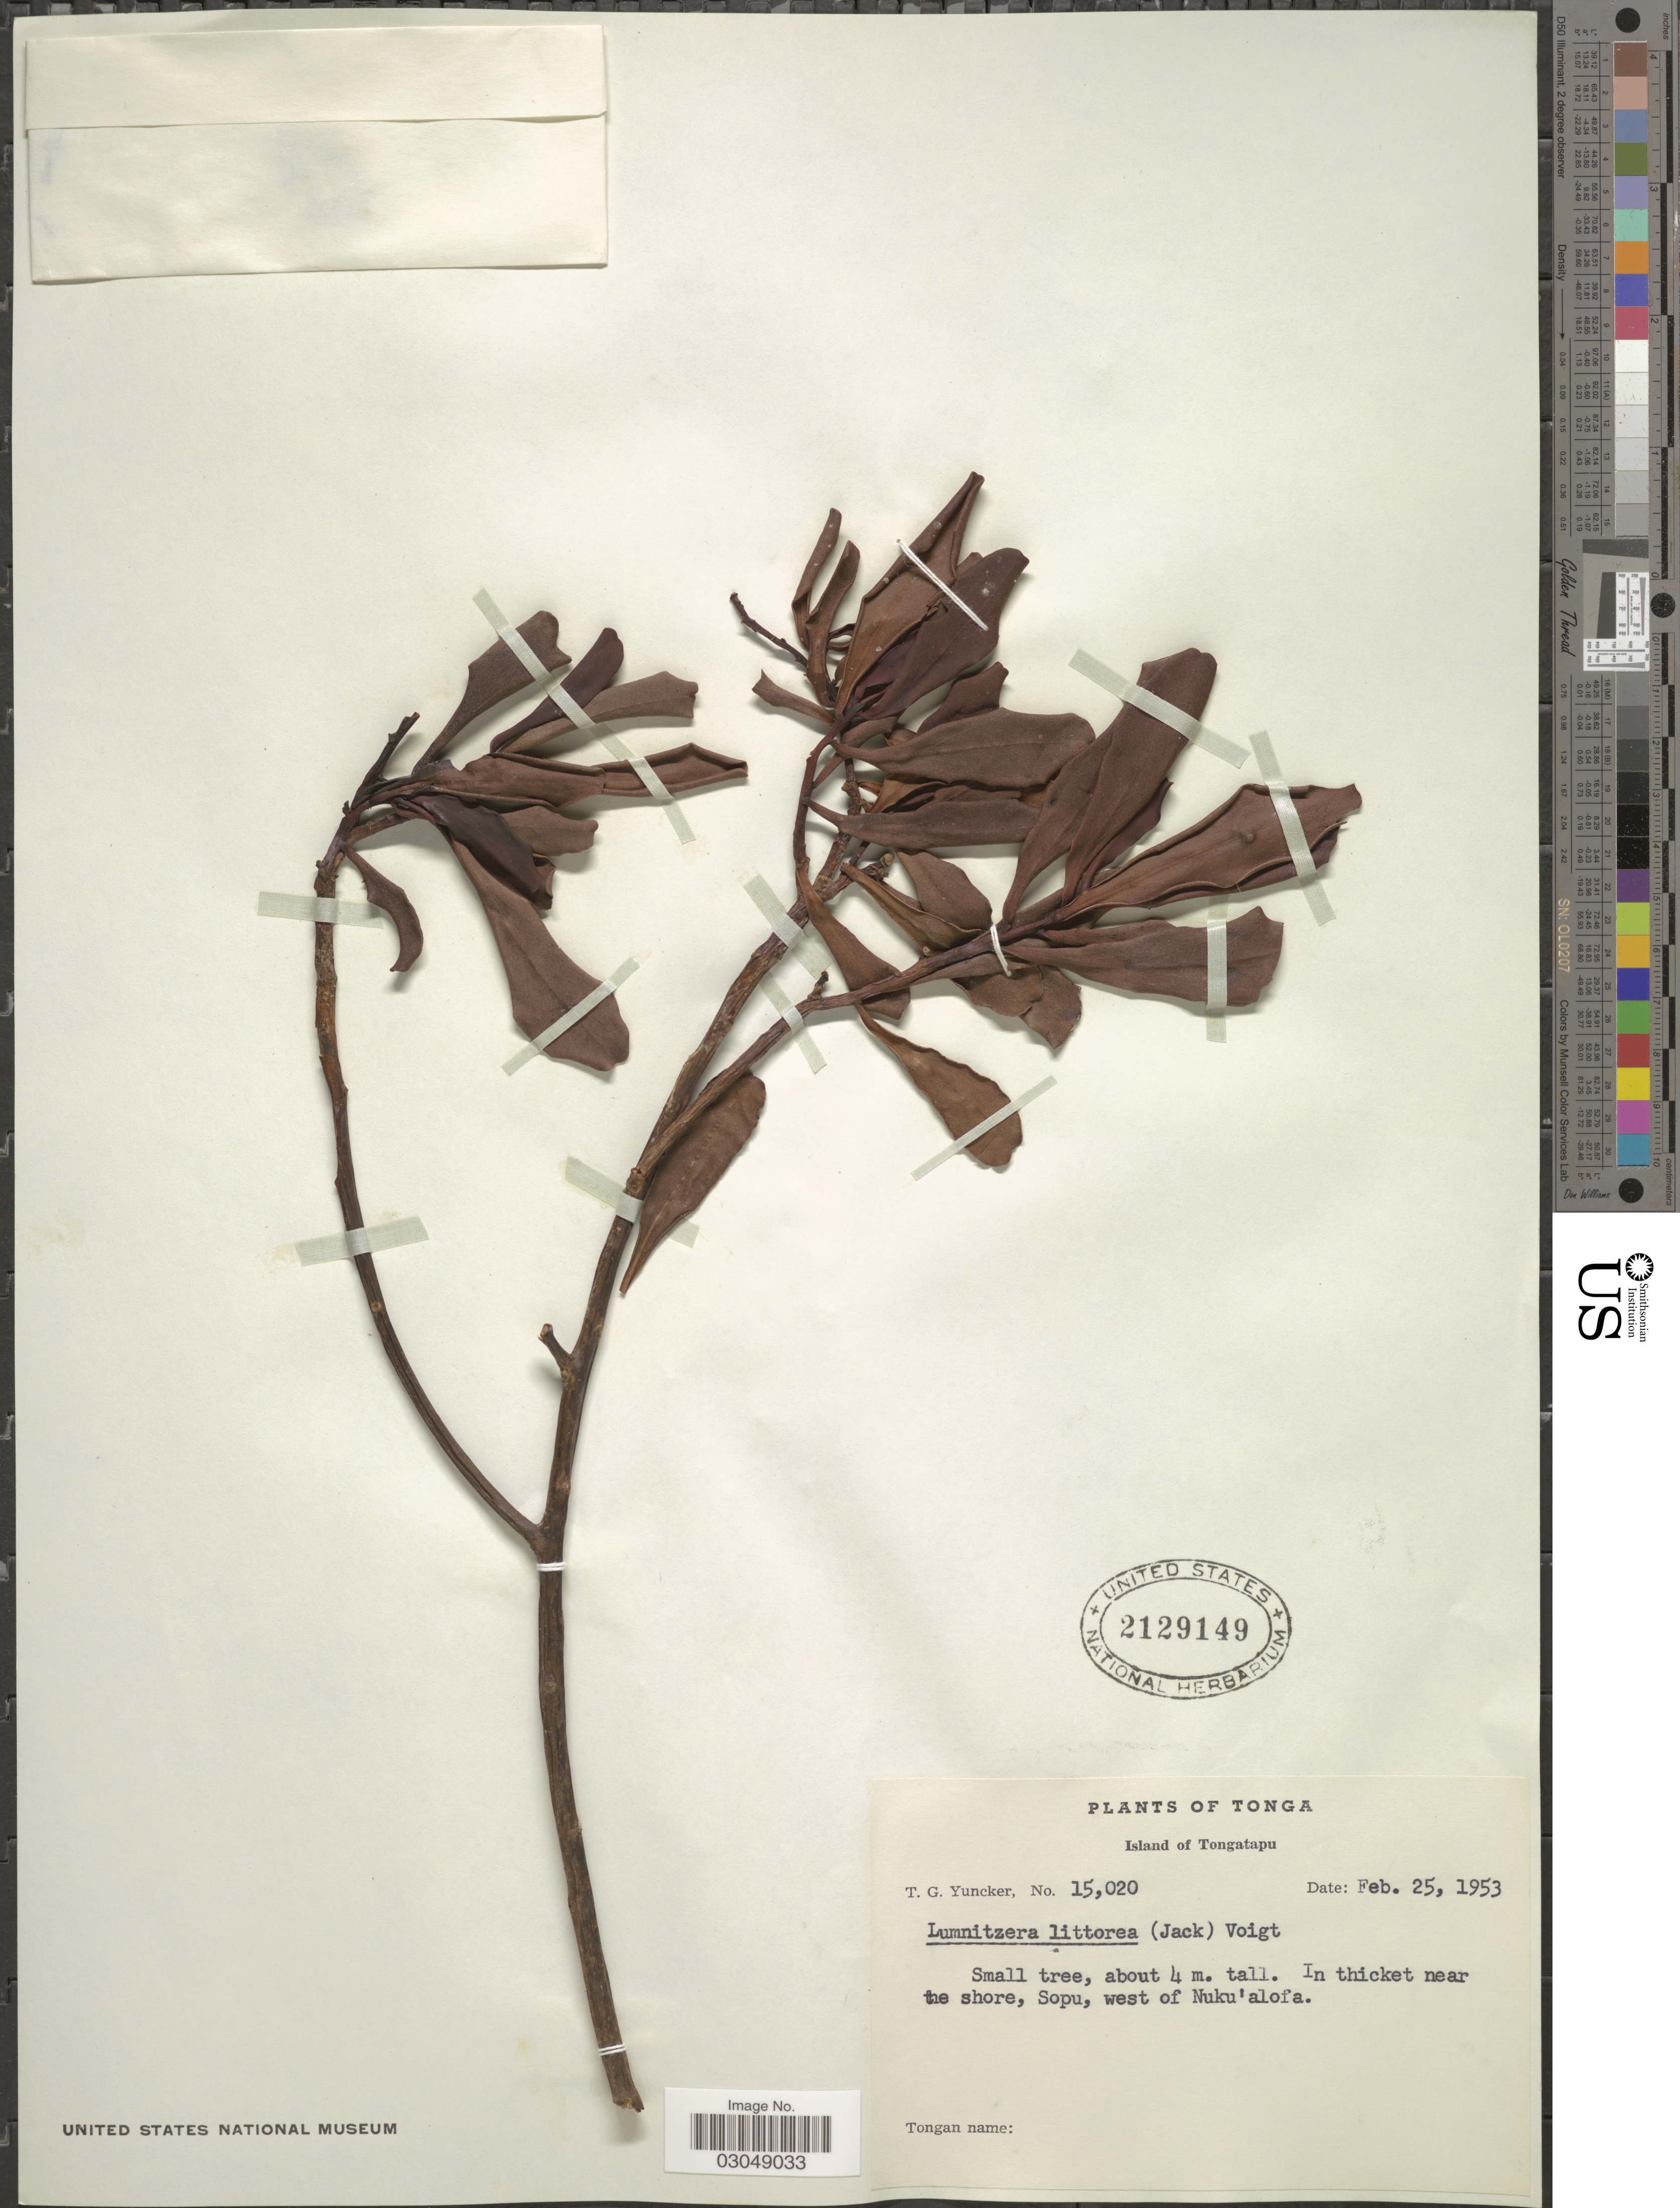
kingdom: Plantae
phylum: Tracheophyta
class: Magnoliopsida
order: Myrtales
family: Combretaceae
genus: Lumnitzera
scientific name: Lumnitzera littorea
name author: (Jack) Voight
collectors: T. G. Yuncker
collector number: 15020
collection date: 1953-02-25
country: Tonga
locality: Island of Tongatapu. In thicket near the shore, Sopu, west of Nuku'alofa.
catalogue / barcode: US 2129149